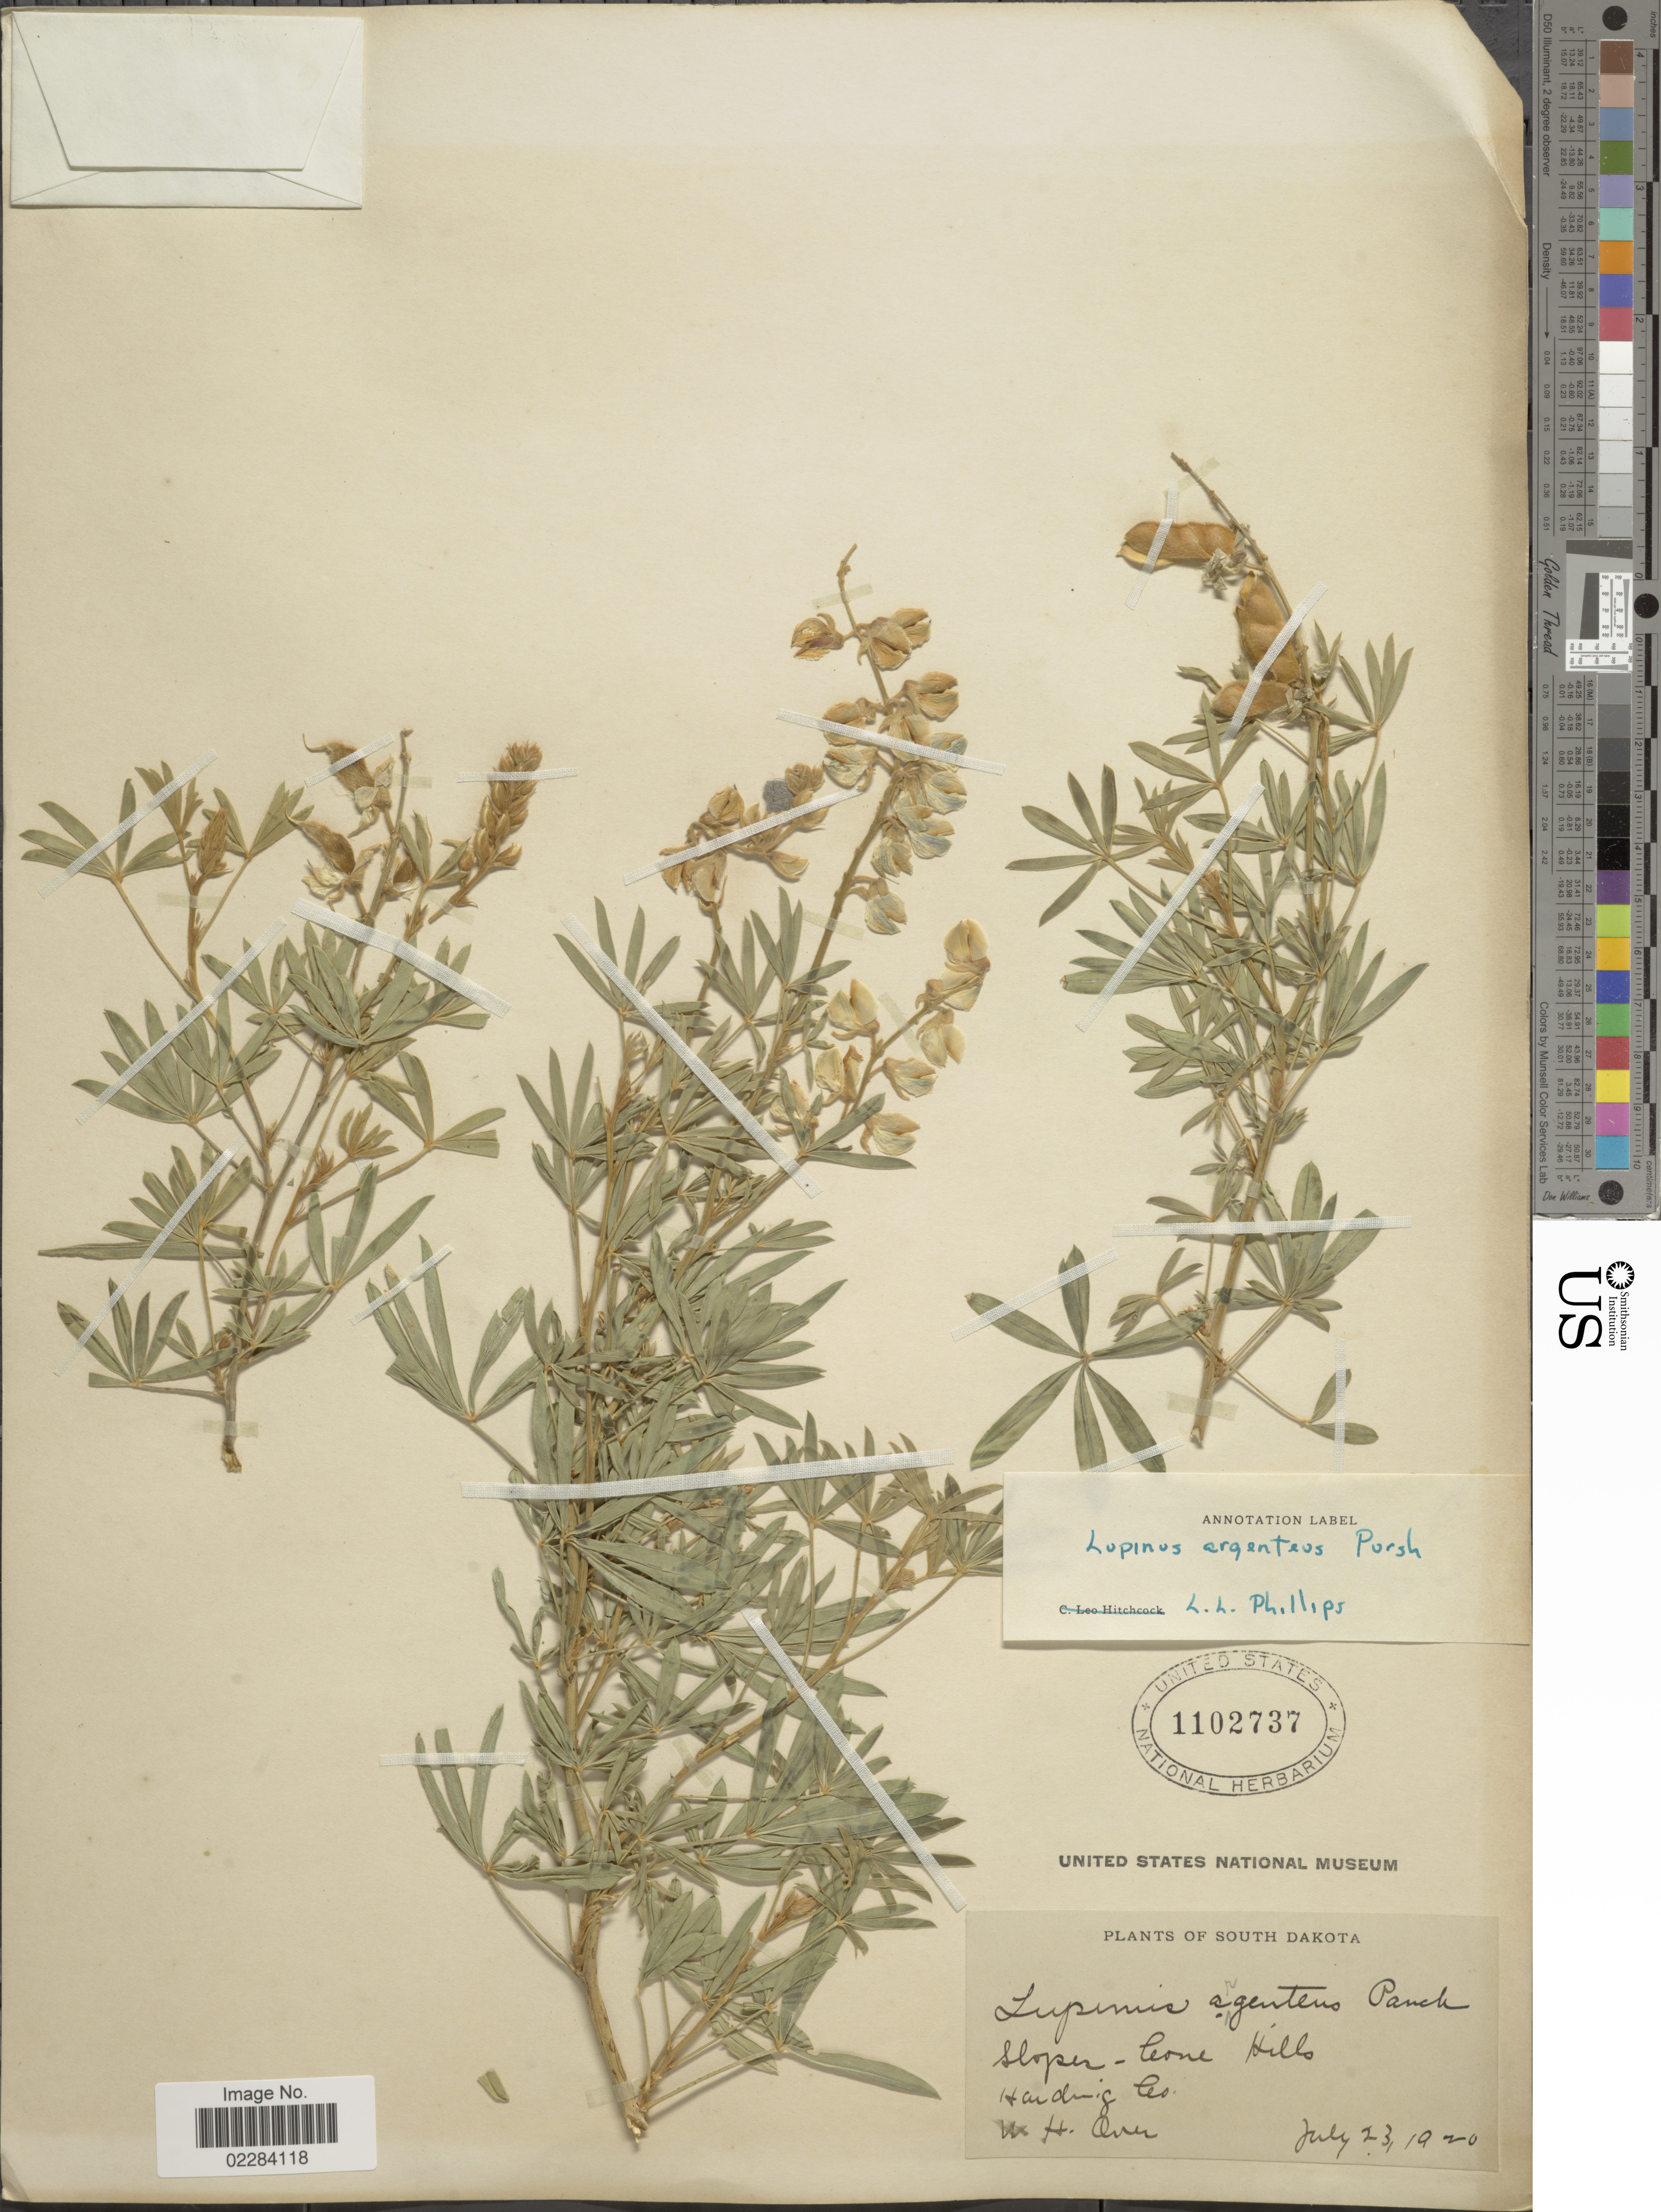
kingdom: Plantae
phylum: Tracheophyta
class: Magnoliopsida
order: Fabales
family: Fabaceae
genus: Lupinus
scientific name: Lupinus argenteus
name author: Pursh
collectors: W. Oner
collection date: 1920-07-23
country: United States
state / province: South Dakota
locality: Slopes. Cone Hills. Harding Co.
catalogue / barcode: US 1102737